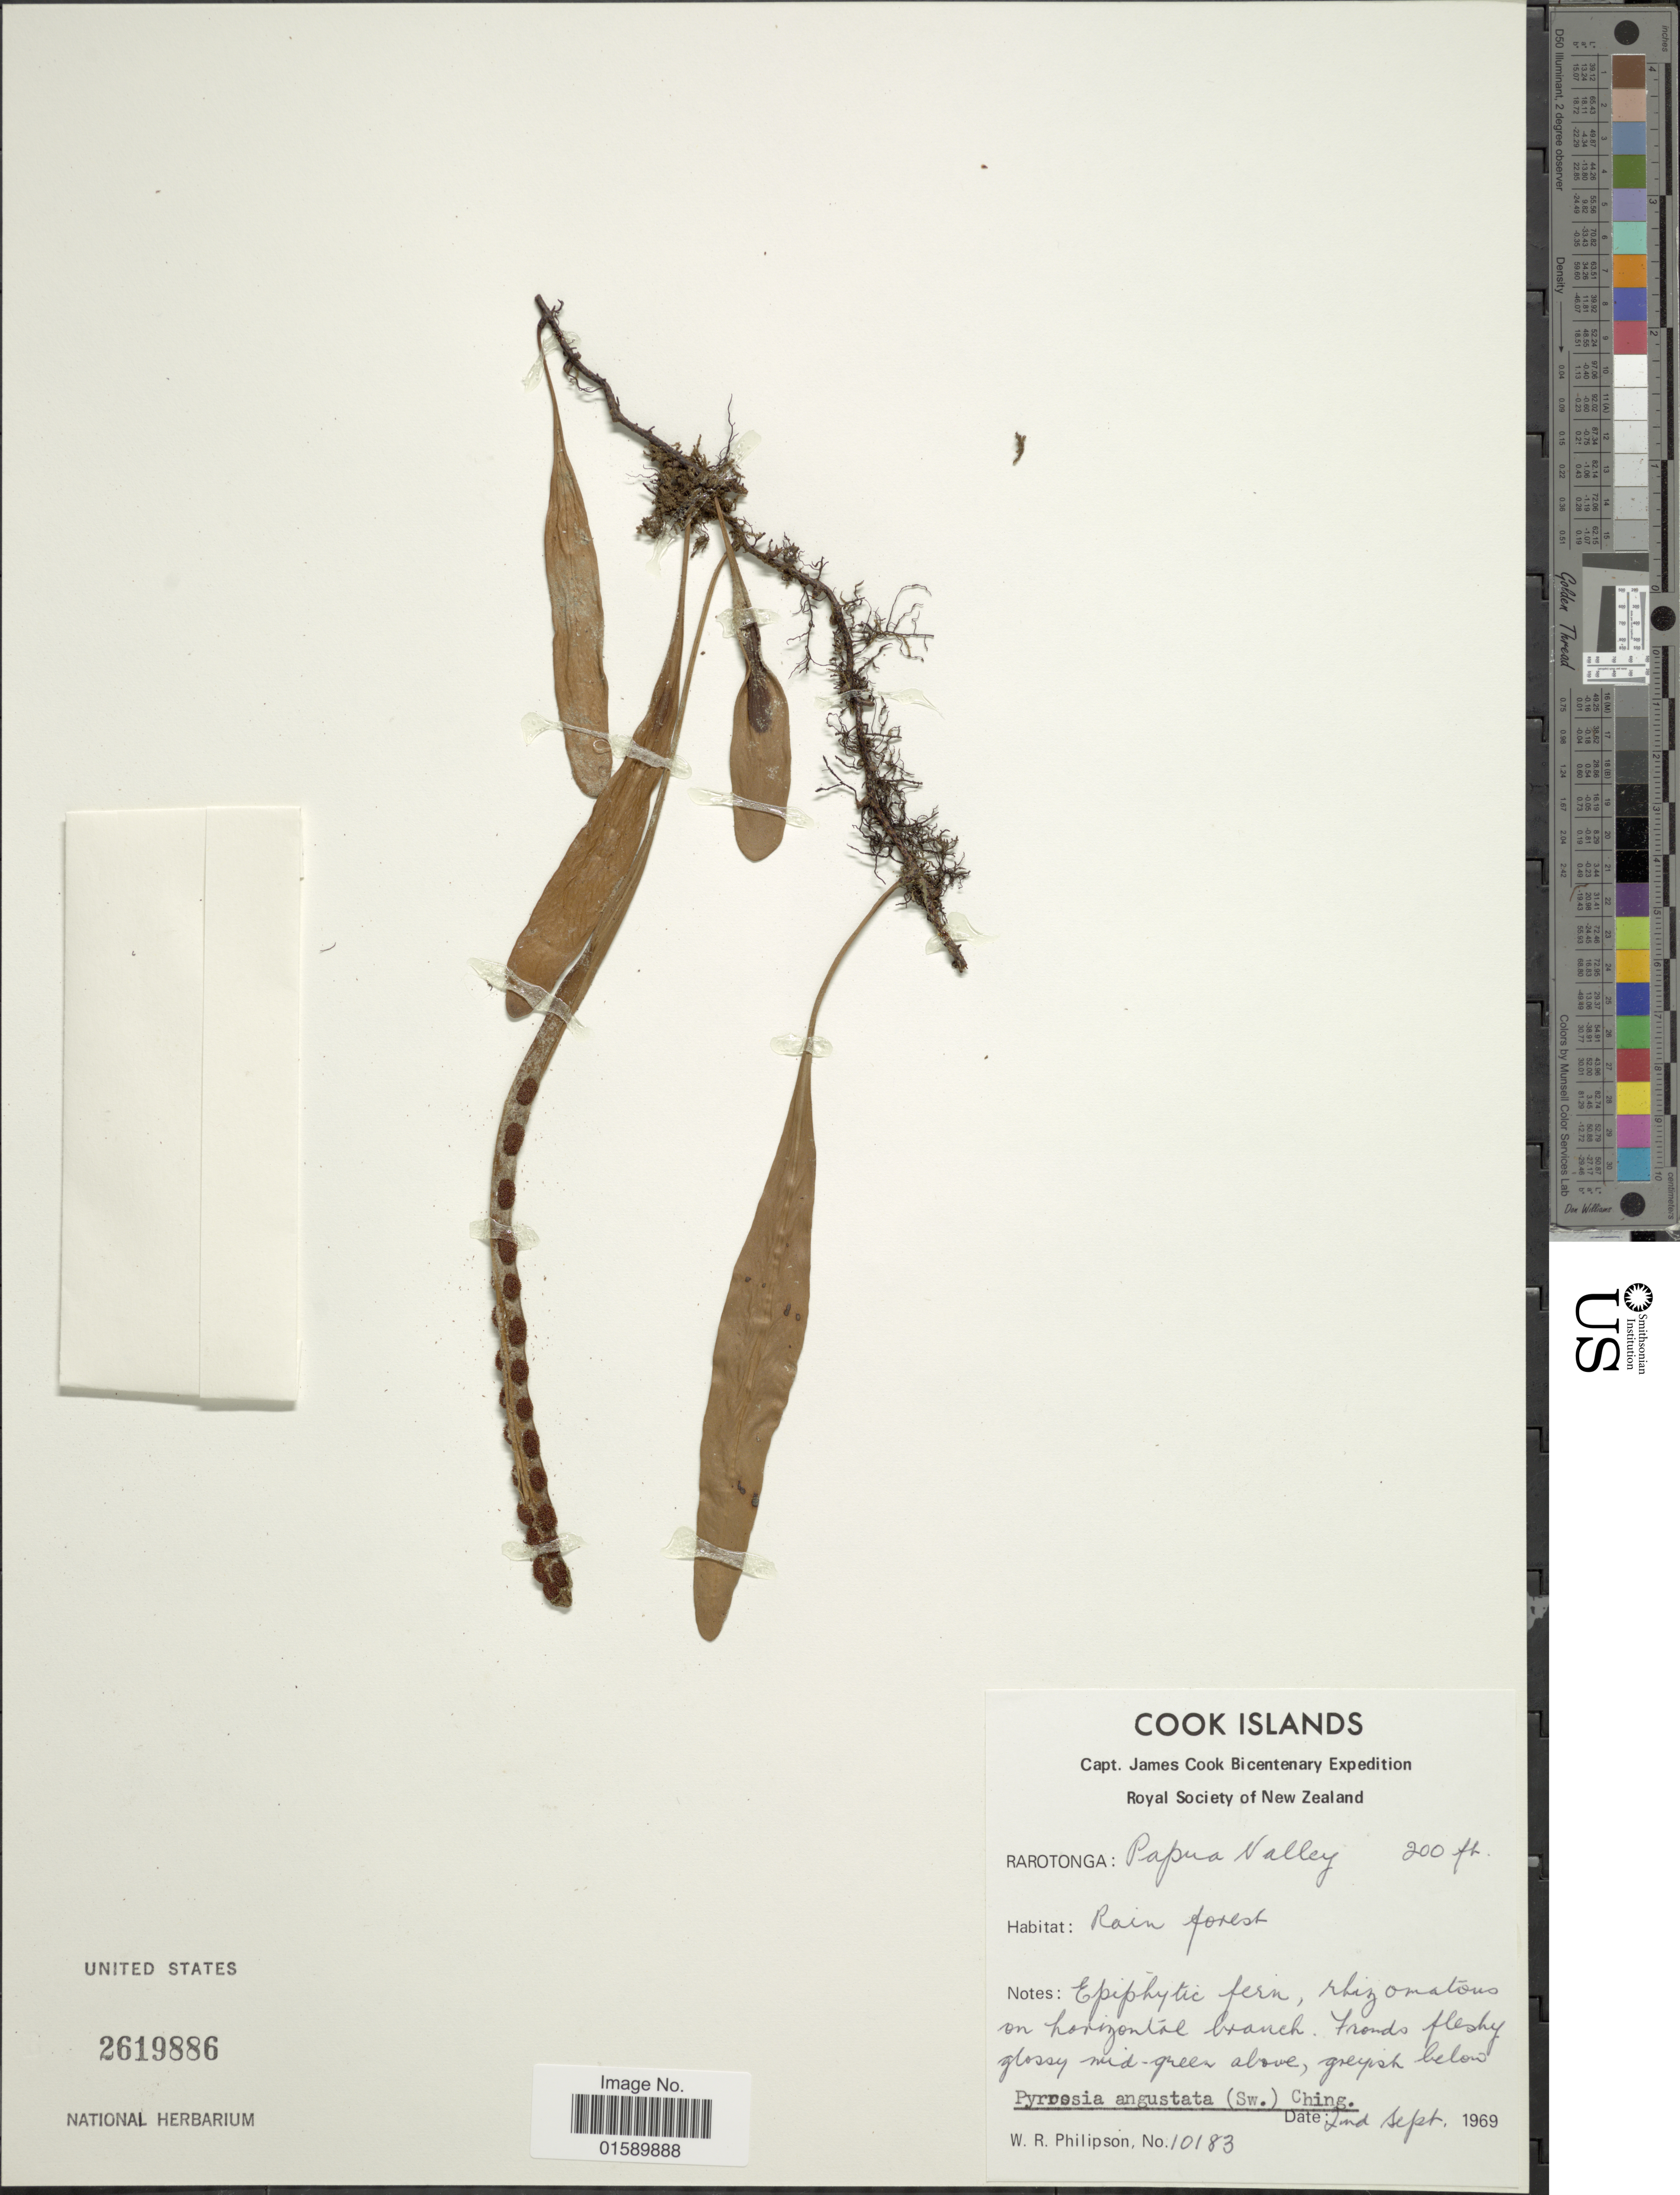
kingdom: Plantae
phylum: Tracheophyta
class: Polypodiopsida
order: Polypodiales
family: Polypodiaceae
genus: Pyrrosia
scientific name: Pyrrosia angustata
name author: (Sw.) Ching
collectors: W. R. Philipson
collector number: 10183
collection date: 1969-09-02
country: Cook Islands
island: Rarotonga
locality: Rarotonga: Papua Valley.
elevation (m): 61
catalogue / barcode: US 2619886